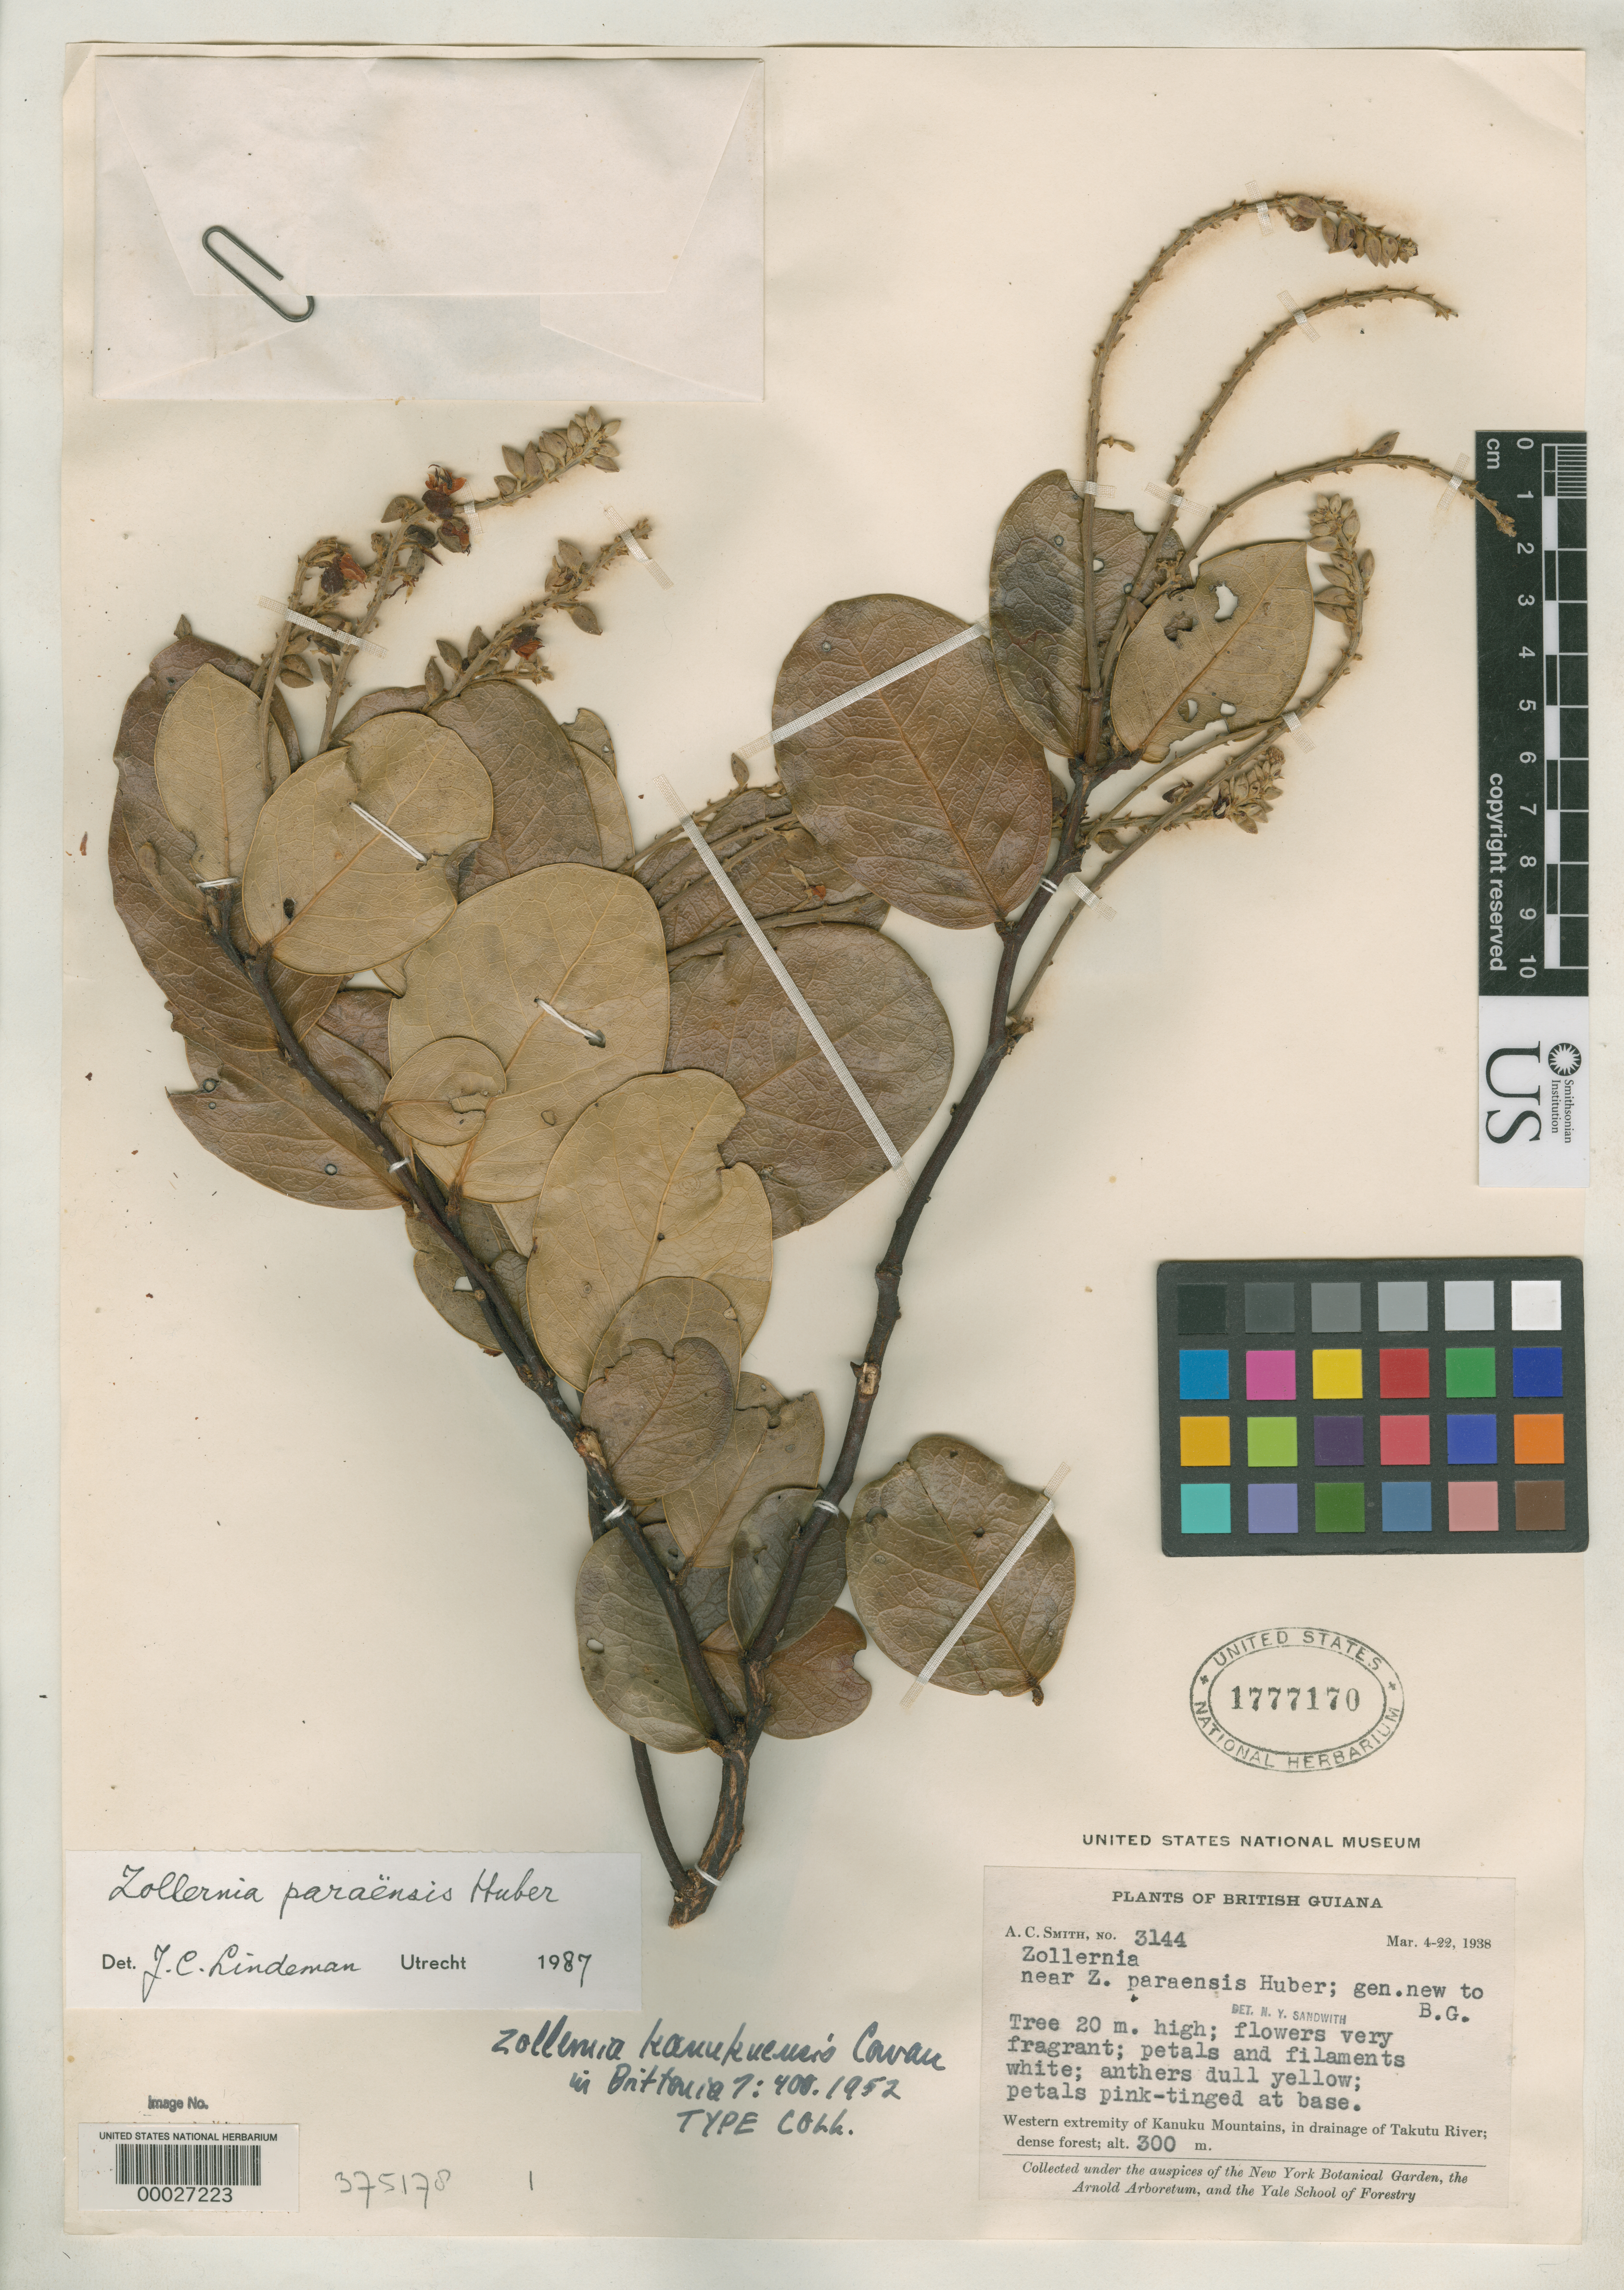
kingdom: Plantae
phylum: Tracheophyta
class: Magnoliopsida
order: Fabales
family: Fabaceae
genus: Zollernia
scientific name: Zollernia kanukuensis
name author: R.S. Cowan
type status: Type Collection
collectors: A. C. Smith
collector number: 3144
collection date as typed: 04 Mar 1938 to 22 Mar 1922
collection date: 1922-03-22/1938-03-04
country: Guyana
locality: W extremity of Kanuku Mts., in drainage of Takutu River.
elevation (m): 300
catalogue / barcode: US 1777170